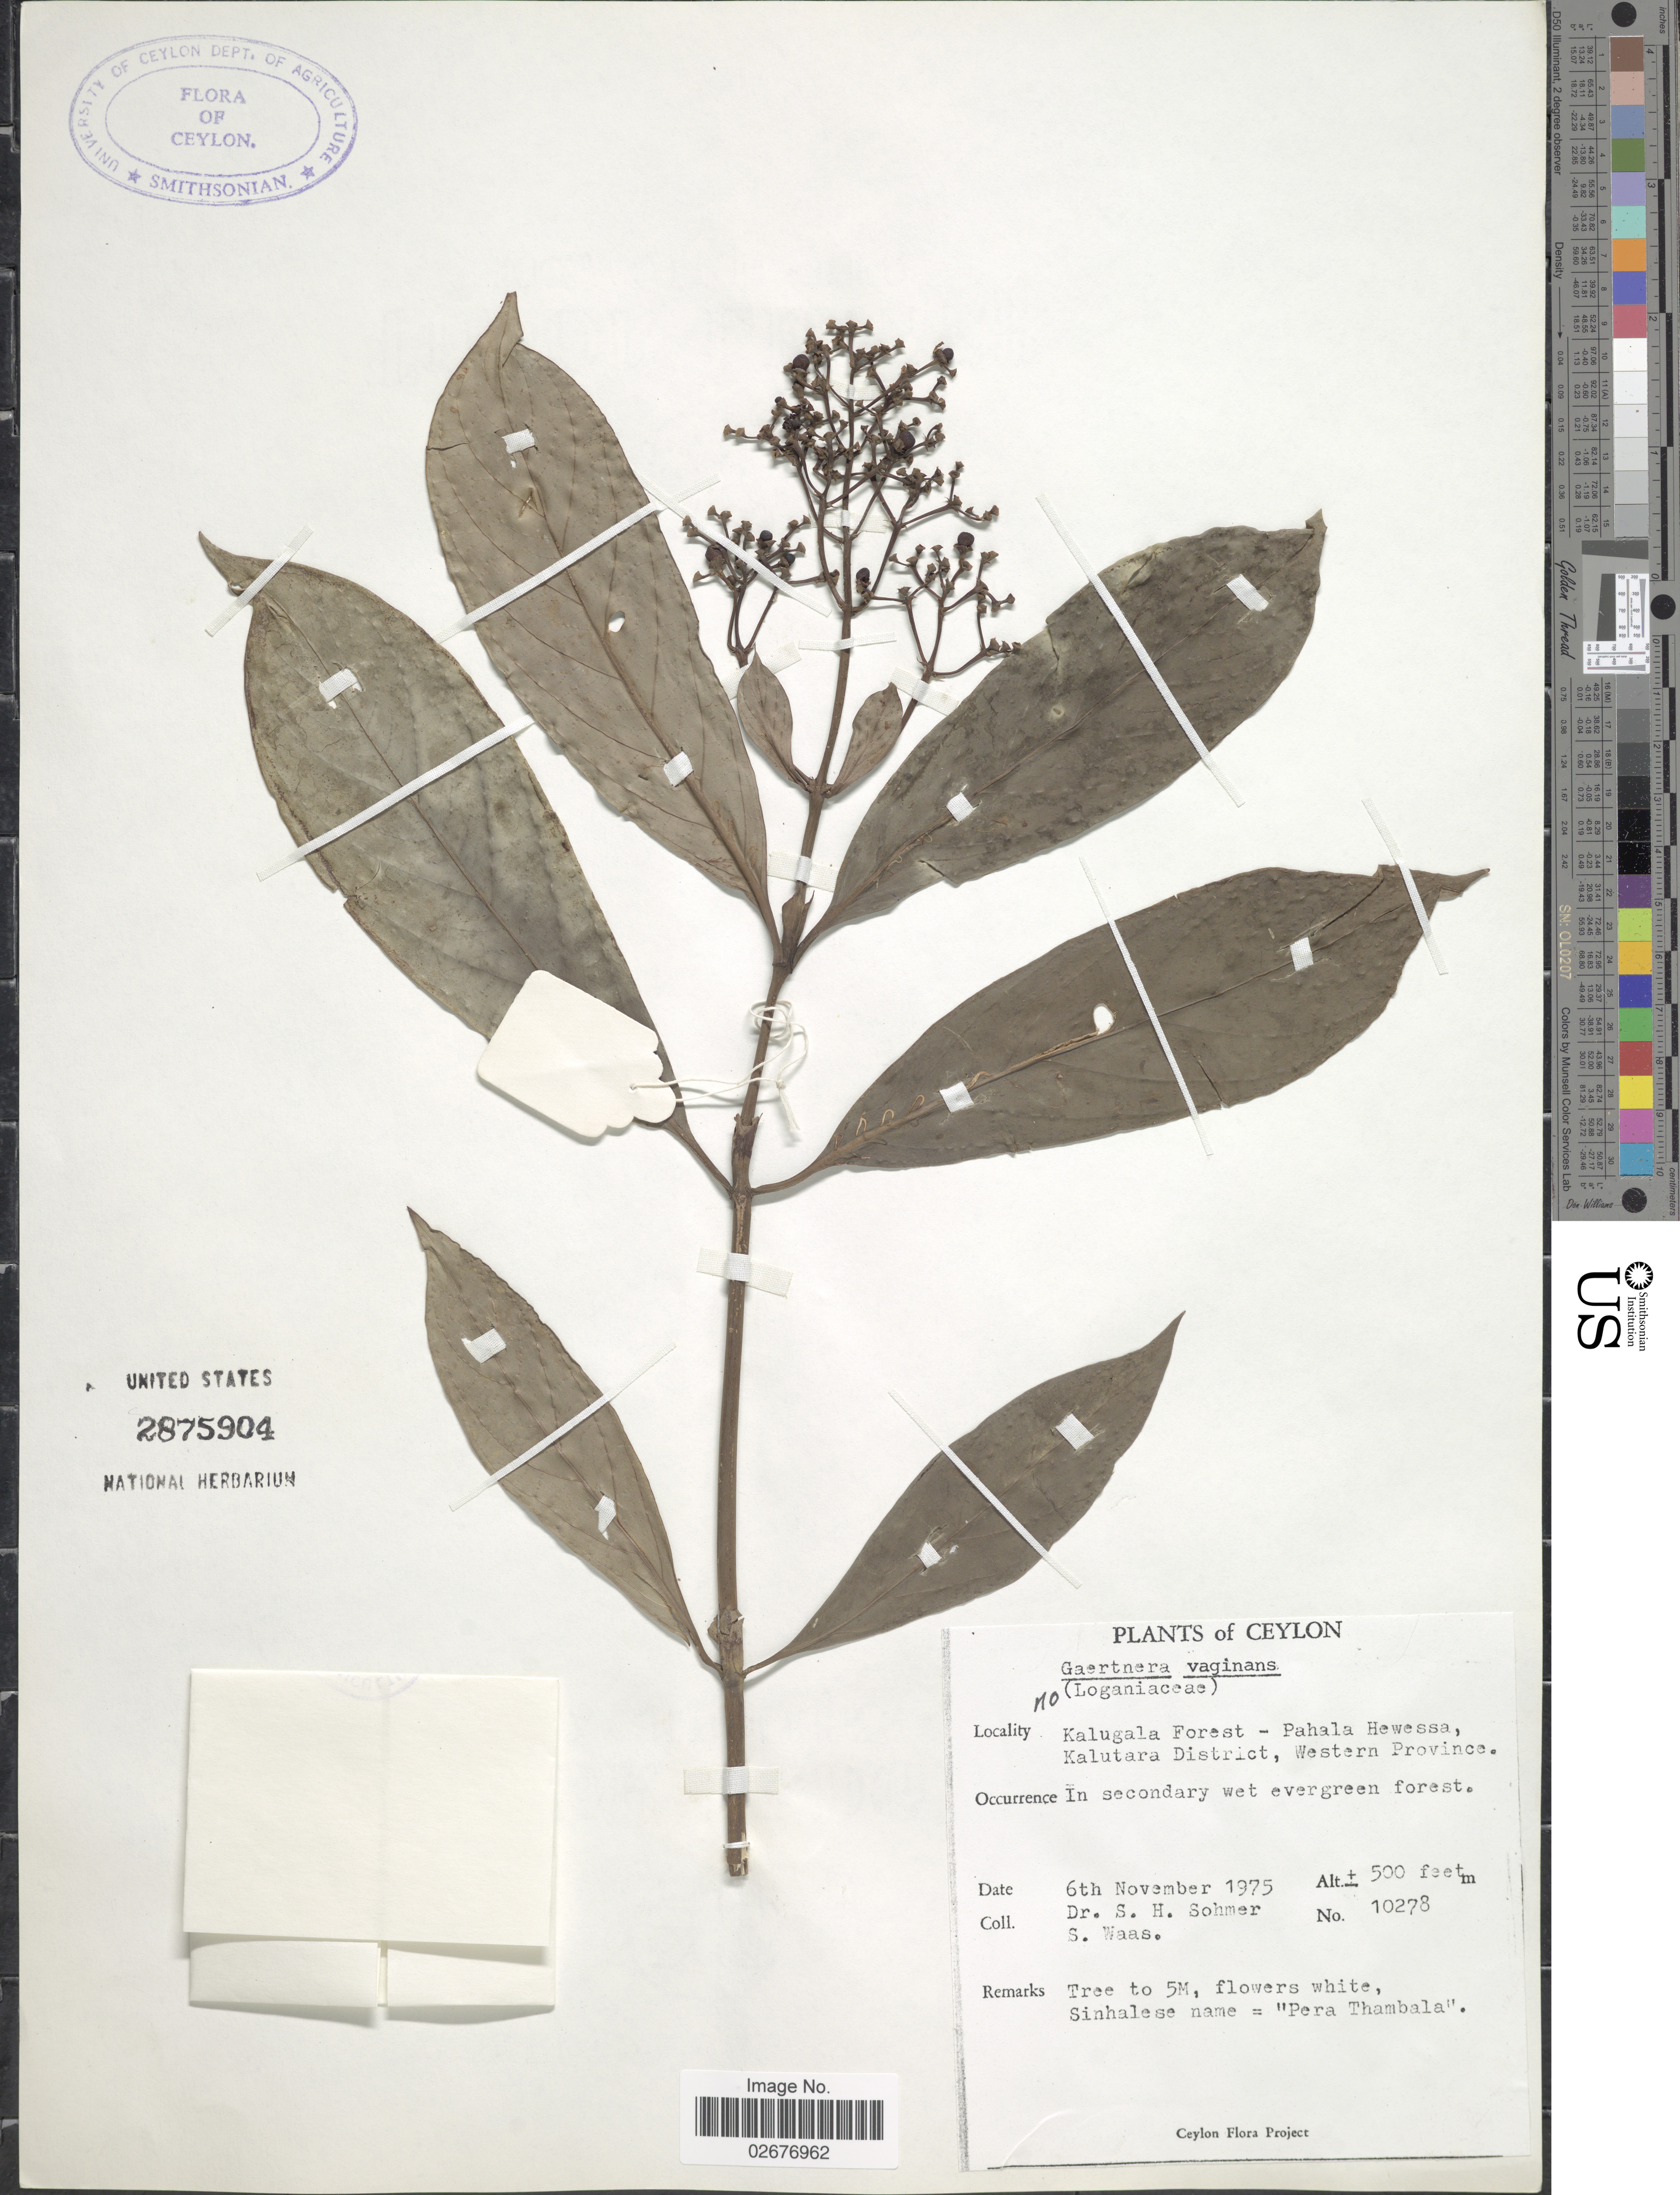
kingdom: Plantae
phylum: Tracheophyta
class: Magnoliopsida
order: Gentianales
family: Rubiaceae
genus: Gaertnera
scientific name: Gaertnera vaginans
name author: (DC.) Merr.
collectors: S. H. Sohmer & S. Waas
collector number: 10278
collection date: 1975-11-06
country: Sri Lanka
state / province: Western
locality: Ceylon, Kalugala Forest, Pahala Hewassa, Kalutara District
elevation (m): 152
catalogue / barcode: US 2875904